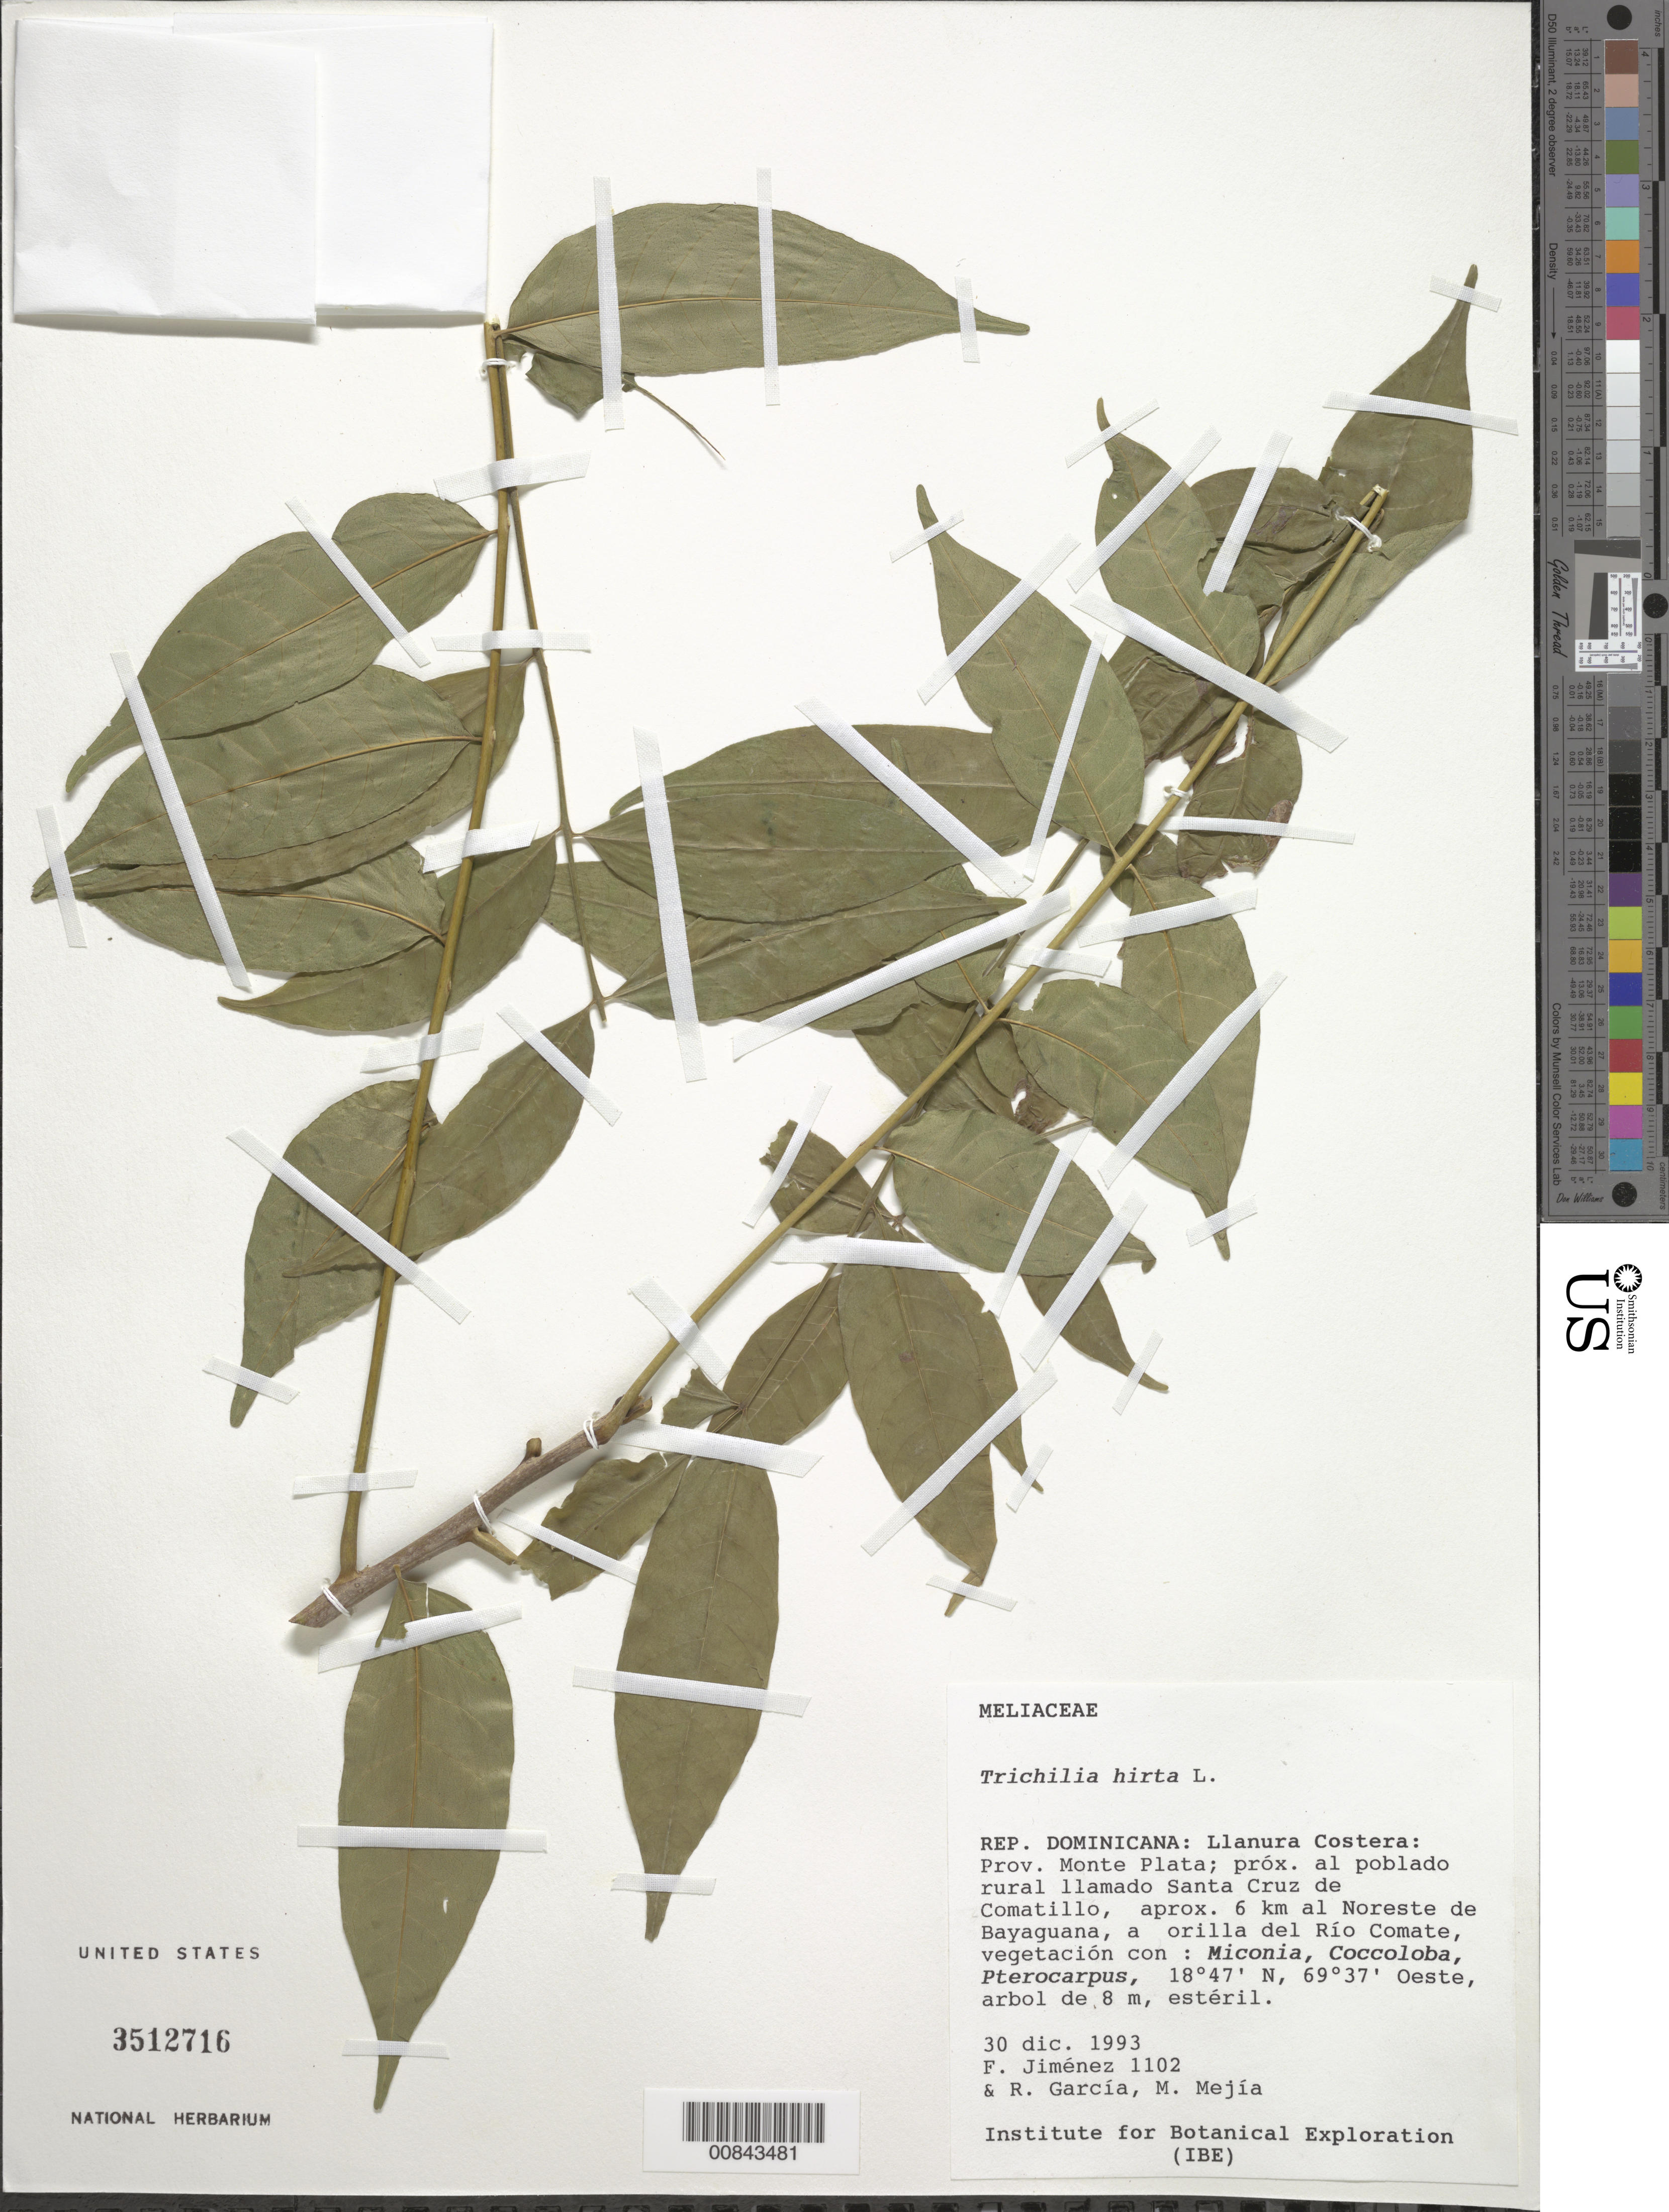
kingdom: Plantae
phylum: Tracheophyta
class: Magnoliopsida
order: Sapindales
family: Meliaceae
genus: Trichilia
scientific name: Trichilia hirta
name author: L.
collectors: F. Jiménez, M. Mejia & R. G. García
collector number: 1102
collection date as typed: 30 Dec 1993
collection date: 1993-12-30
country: Dominican Republic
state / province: Monte Plata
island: Hispaniola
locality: Llanura Costera: próx. al poblado rual llamado Santa Cruz de Comatillo, aprox. 6 km al Noreste de Bayaguana, a orilla del Río Comate.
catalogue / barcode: US 3512716